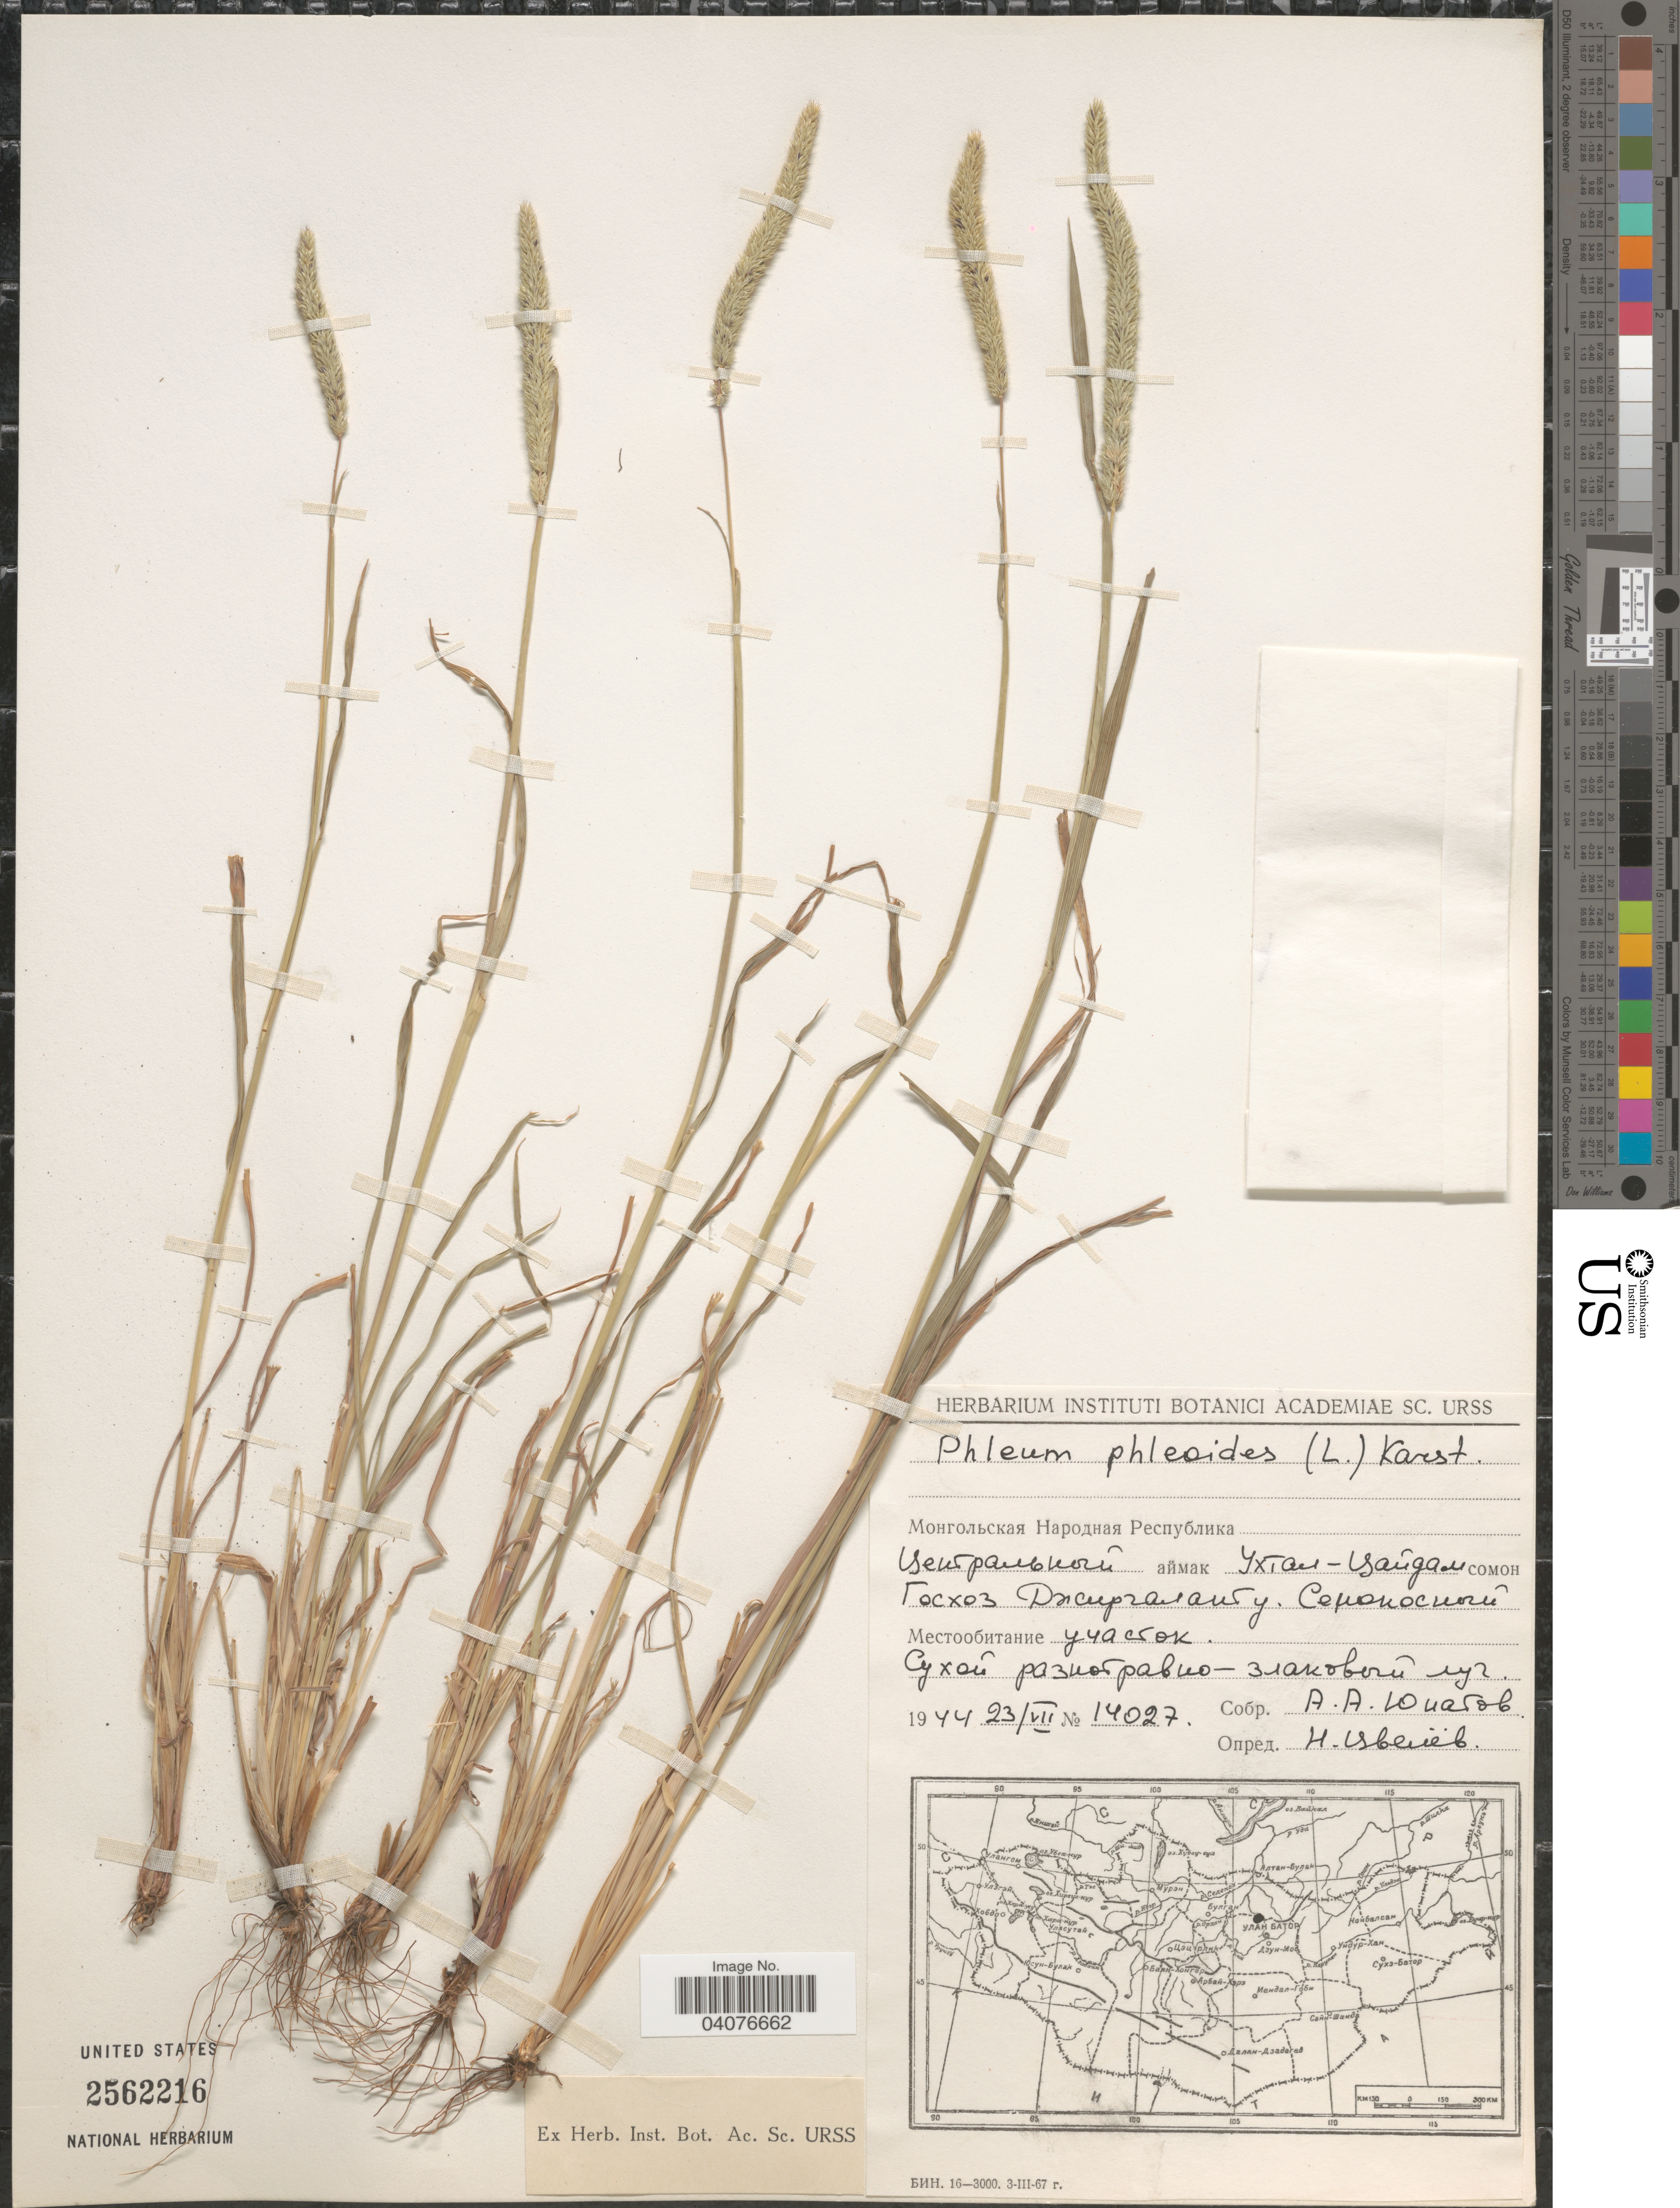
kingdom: Plantae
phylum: Tracheophyta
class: Liliopsida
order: Poales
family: Poaceae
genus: Phleum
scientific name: Phleum phleoides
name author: (L.) H. Karst.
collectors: A. Unatov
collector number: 14027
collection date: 1944-07-23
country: Mongolia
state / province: Tov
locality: Ugtaal District, Jargalant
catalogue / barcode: US 2562216